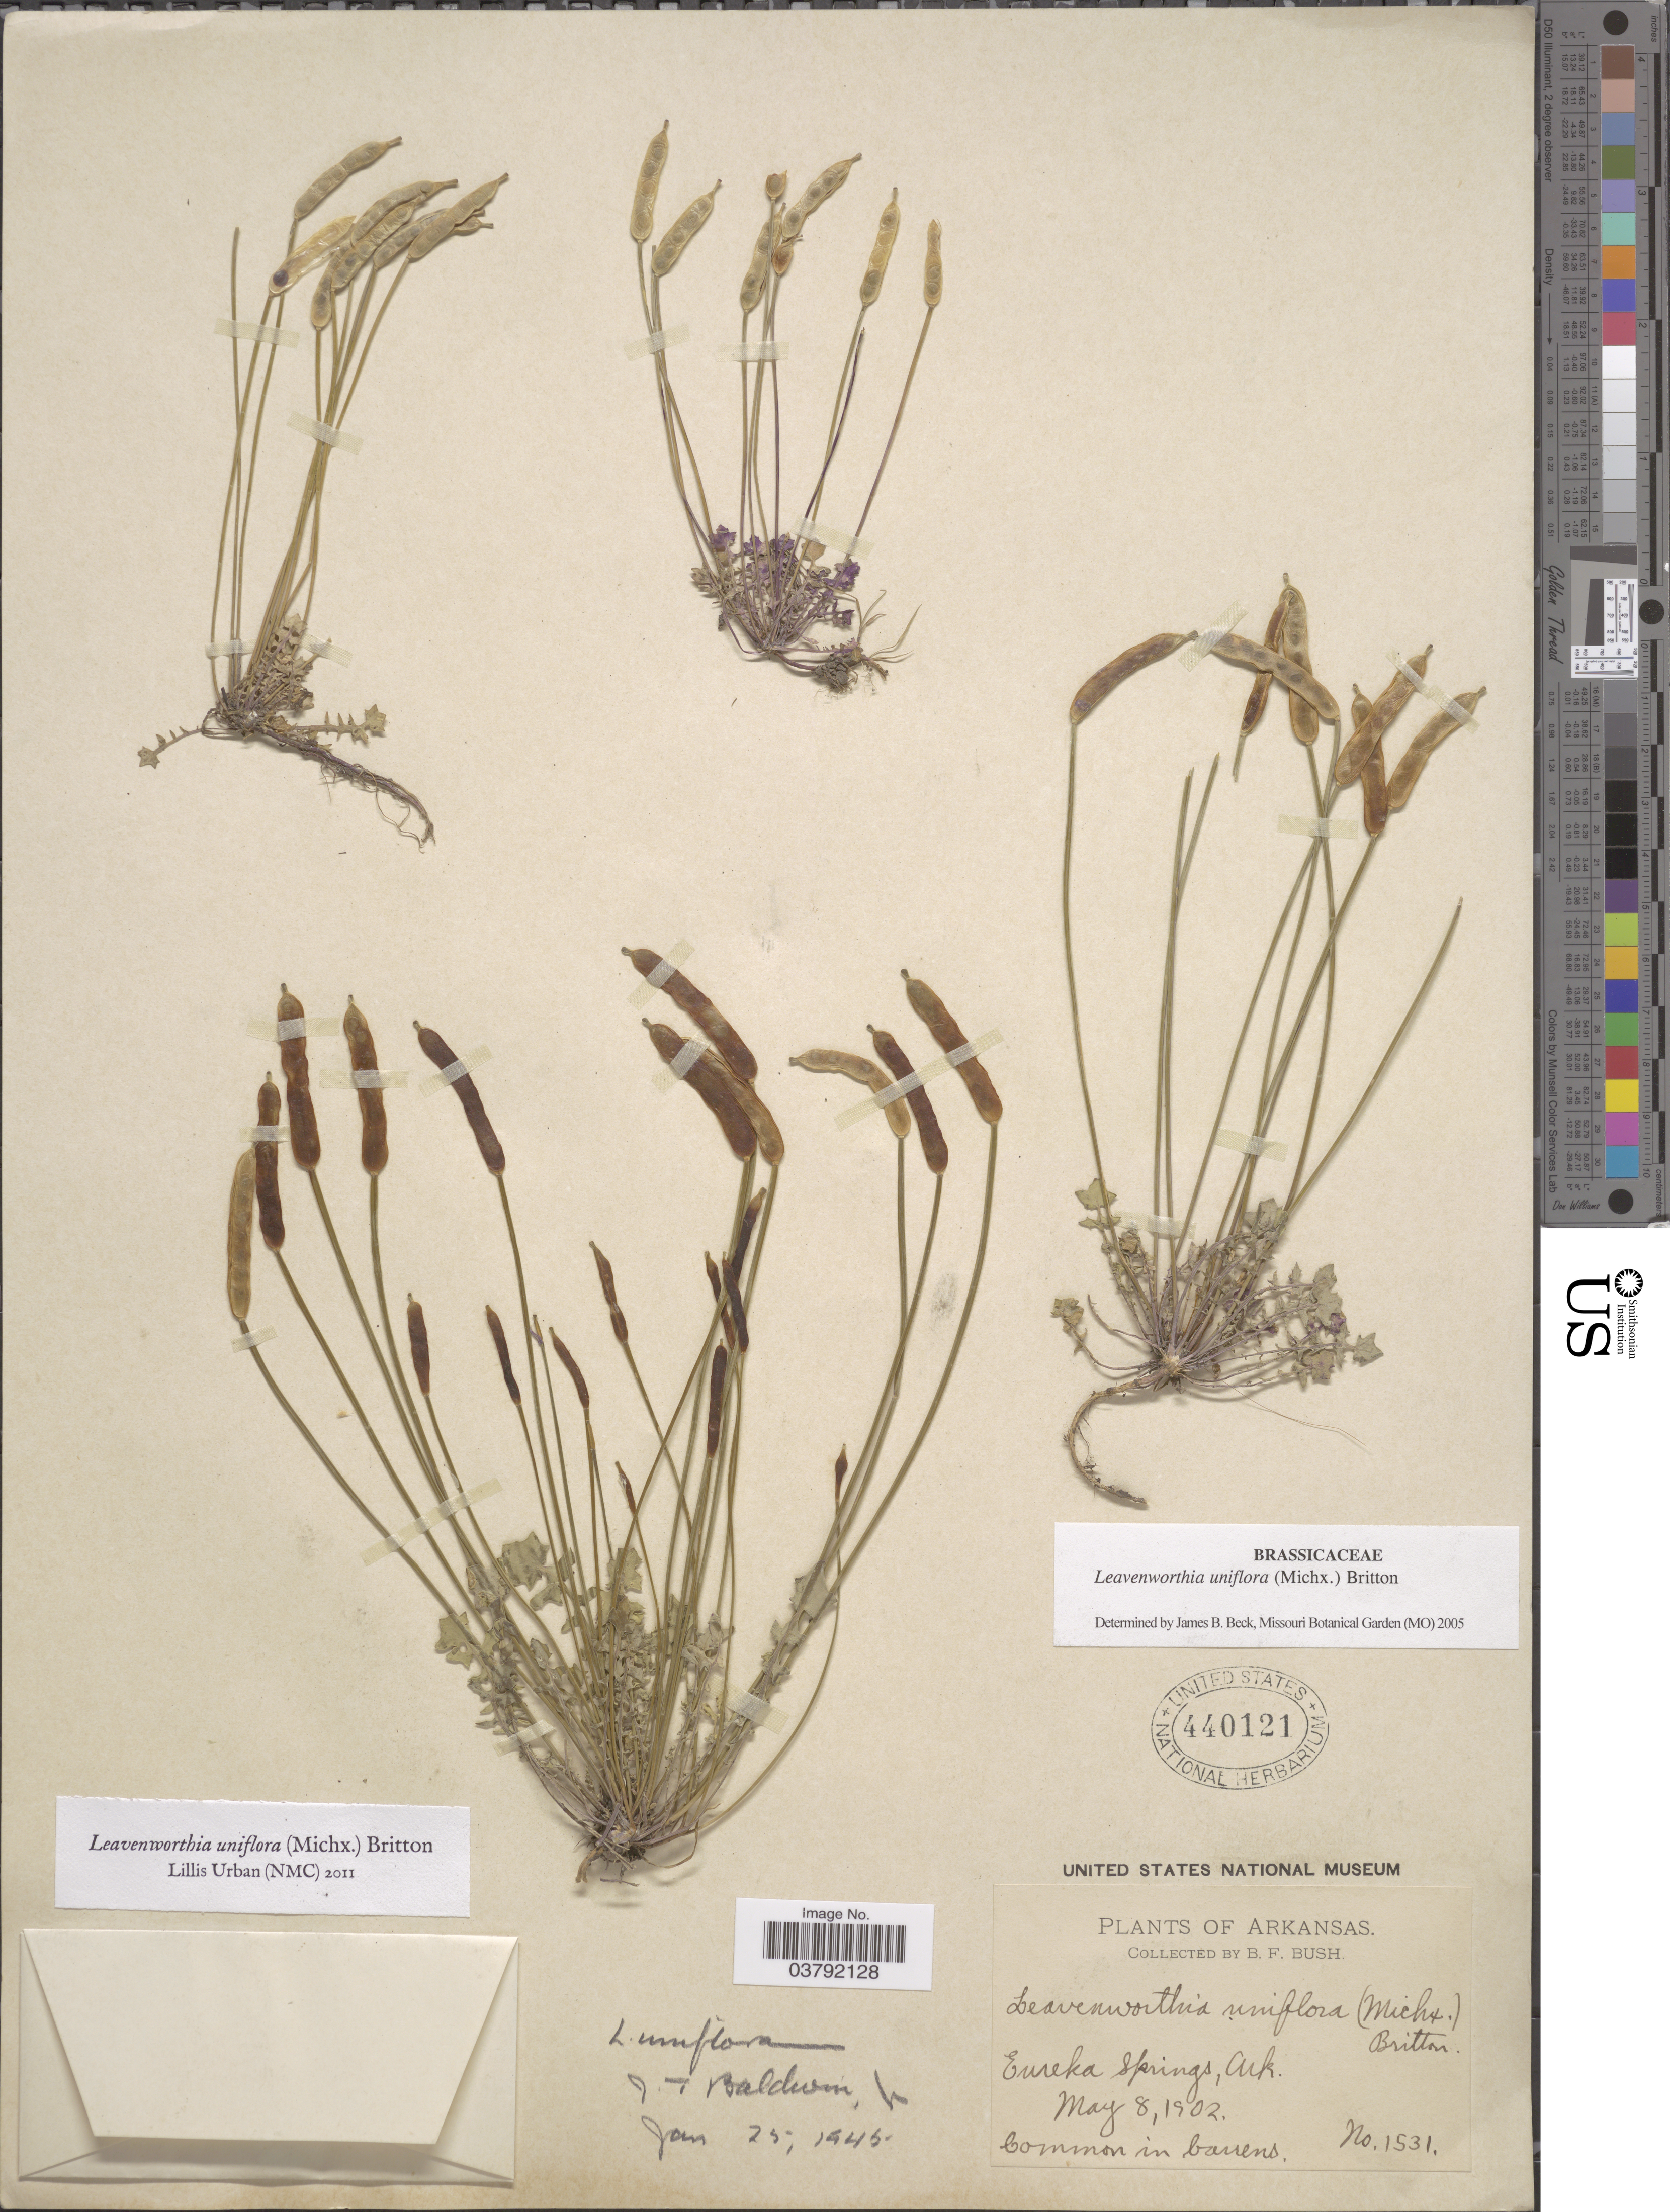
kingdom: Plantae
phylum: Tracheophyta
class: Magnoliopsida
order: Brassicales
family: Brassicaceae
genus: Leavenworthia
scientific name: Leavenworthia uniflora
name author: (Michx.) Britton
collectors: B. F. Bush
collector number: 1531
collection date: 1902-05-08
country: United States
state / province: Arkansas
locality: Eureka Springs.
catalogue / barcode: US 440121